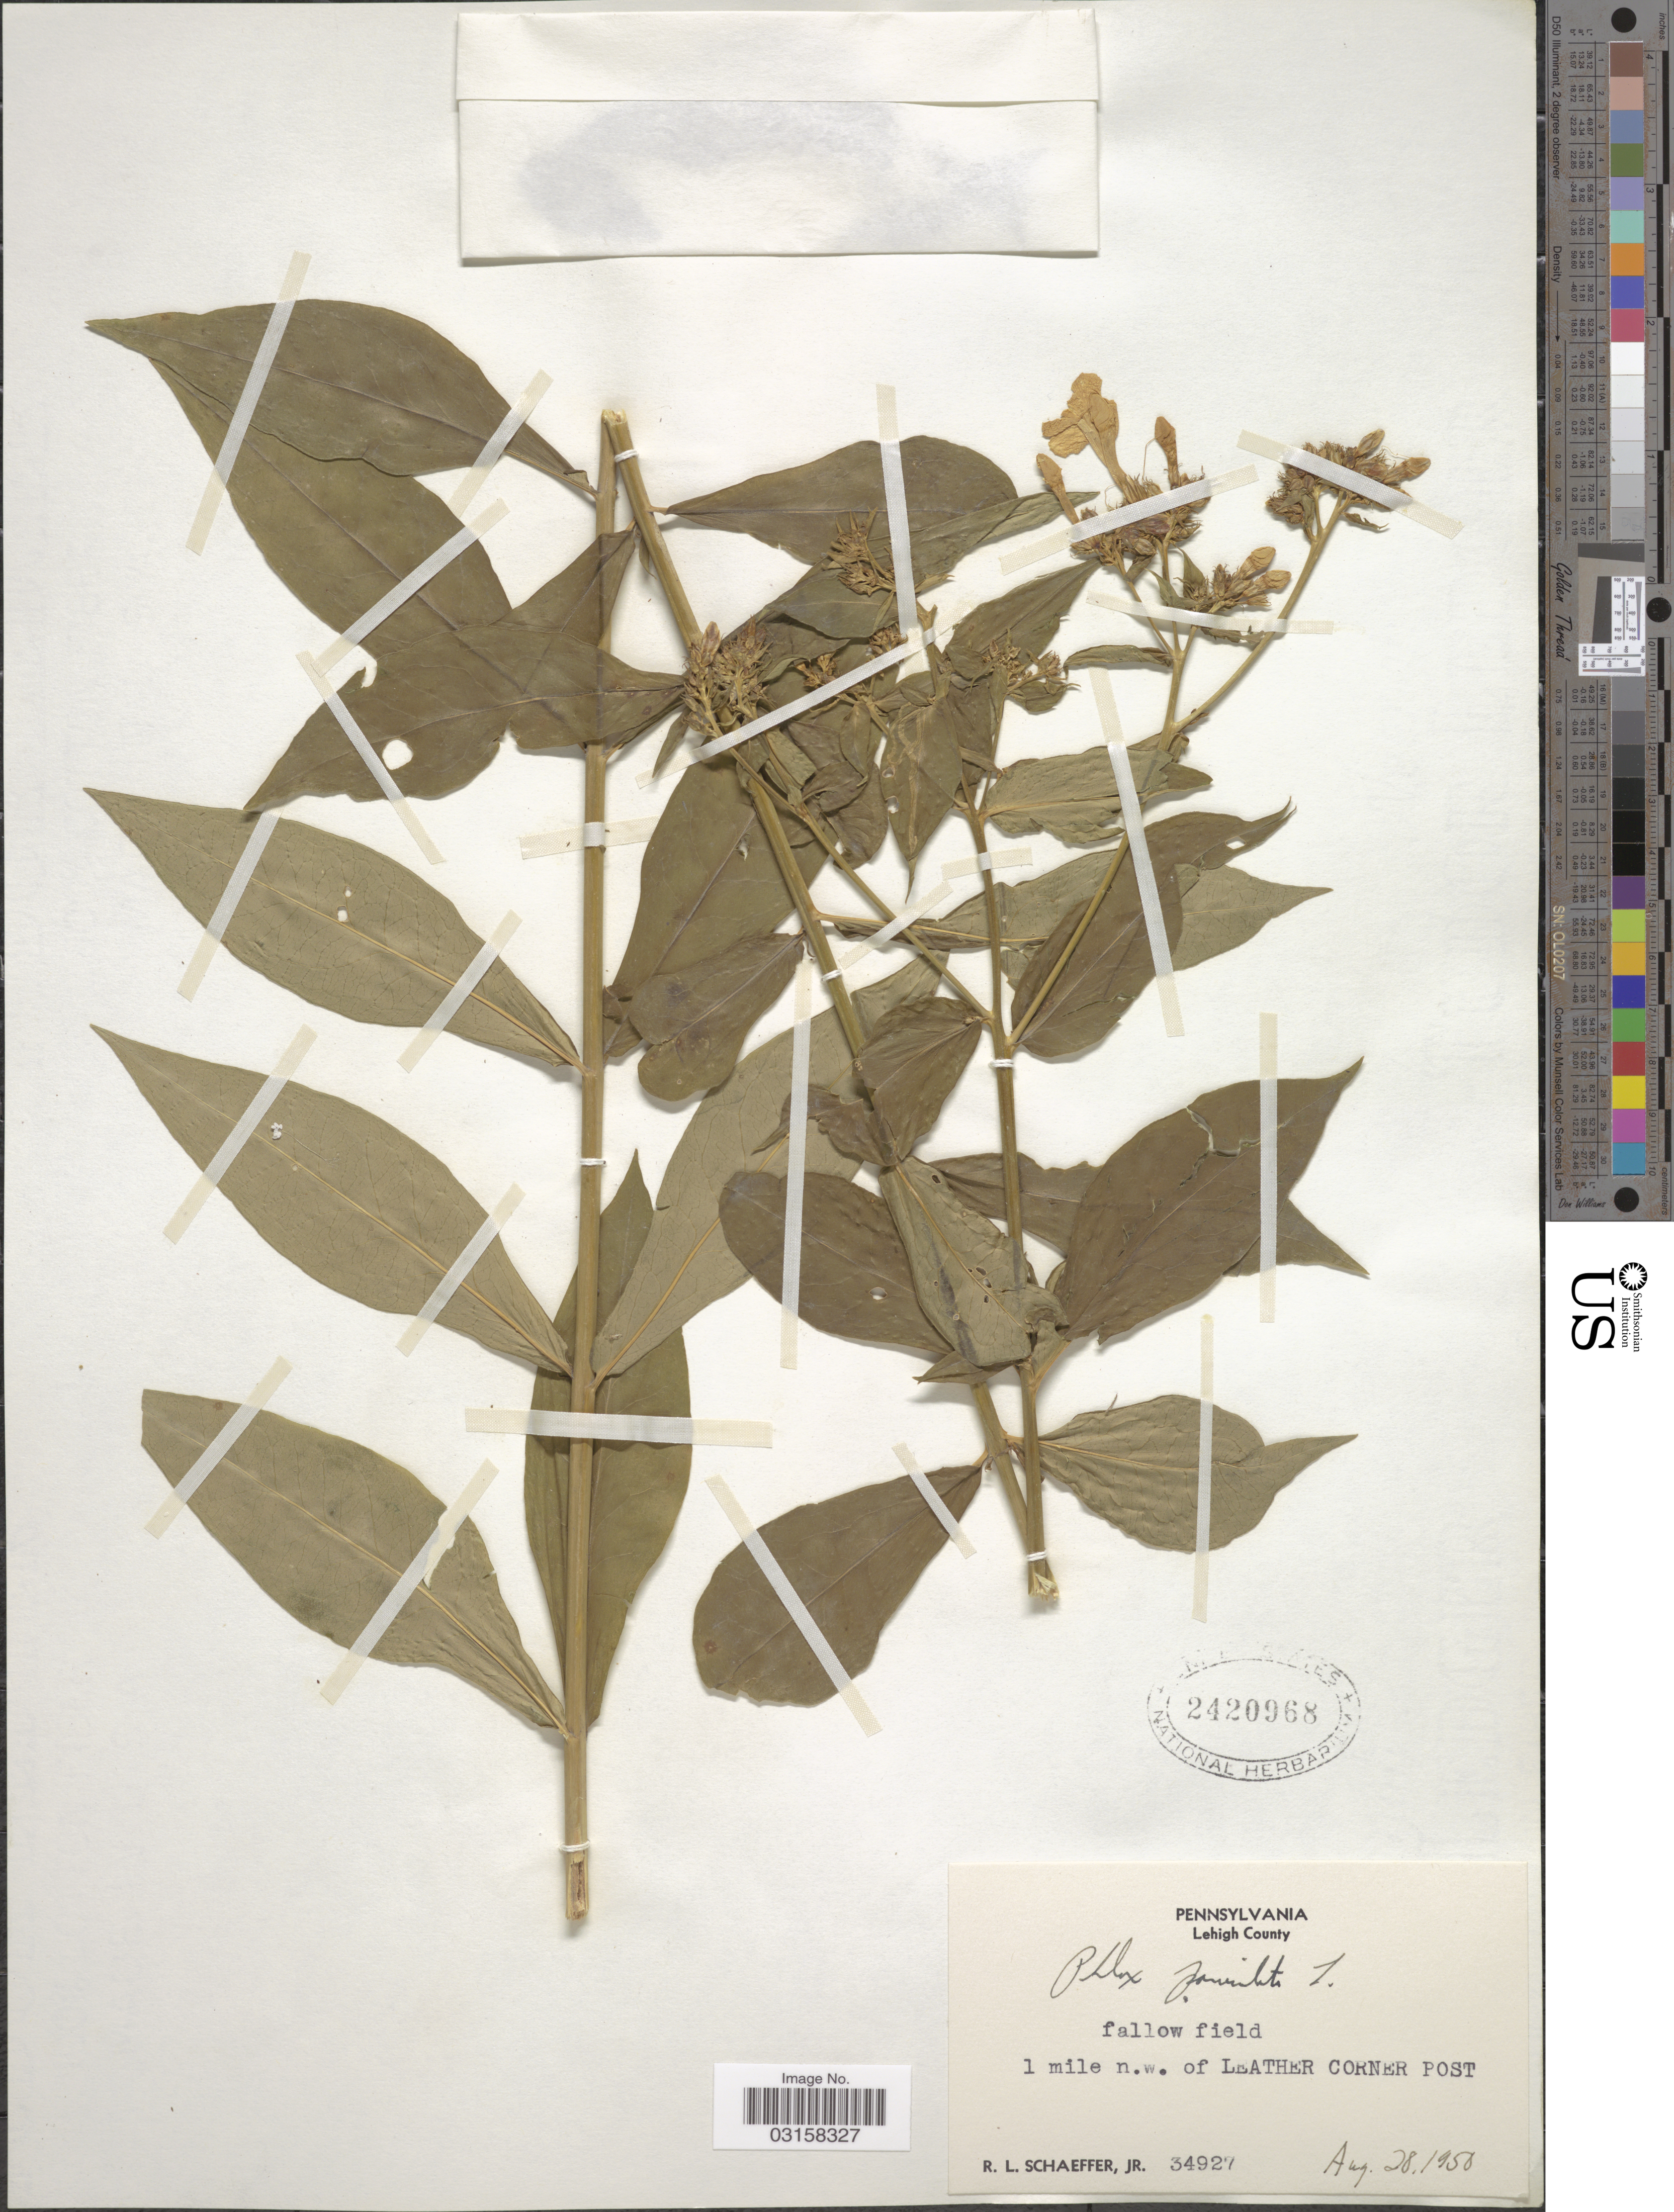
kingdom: Plantae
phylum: Tracheophyta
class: Magnoliopsida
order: Ericales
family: Polemoniaceae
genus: Phlox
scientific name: Phlox paniculata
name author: L.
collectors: R. L. Schaeffer Jr.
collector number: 34927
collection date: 1958-08-28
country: United States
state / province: Pennsylvania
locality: Lehigh County. 1 mile n. w. of Leather Corner Post.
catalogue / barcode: US 2420968